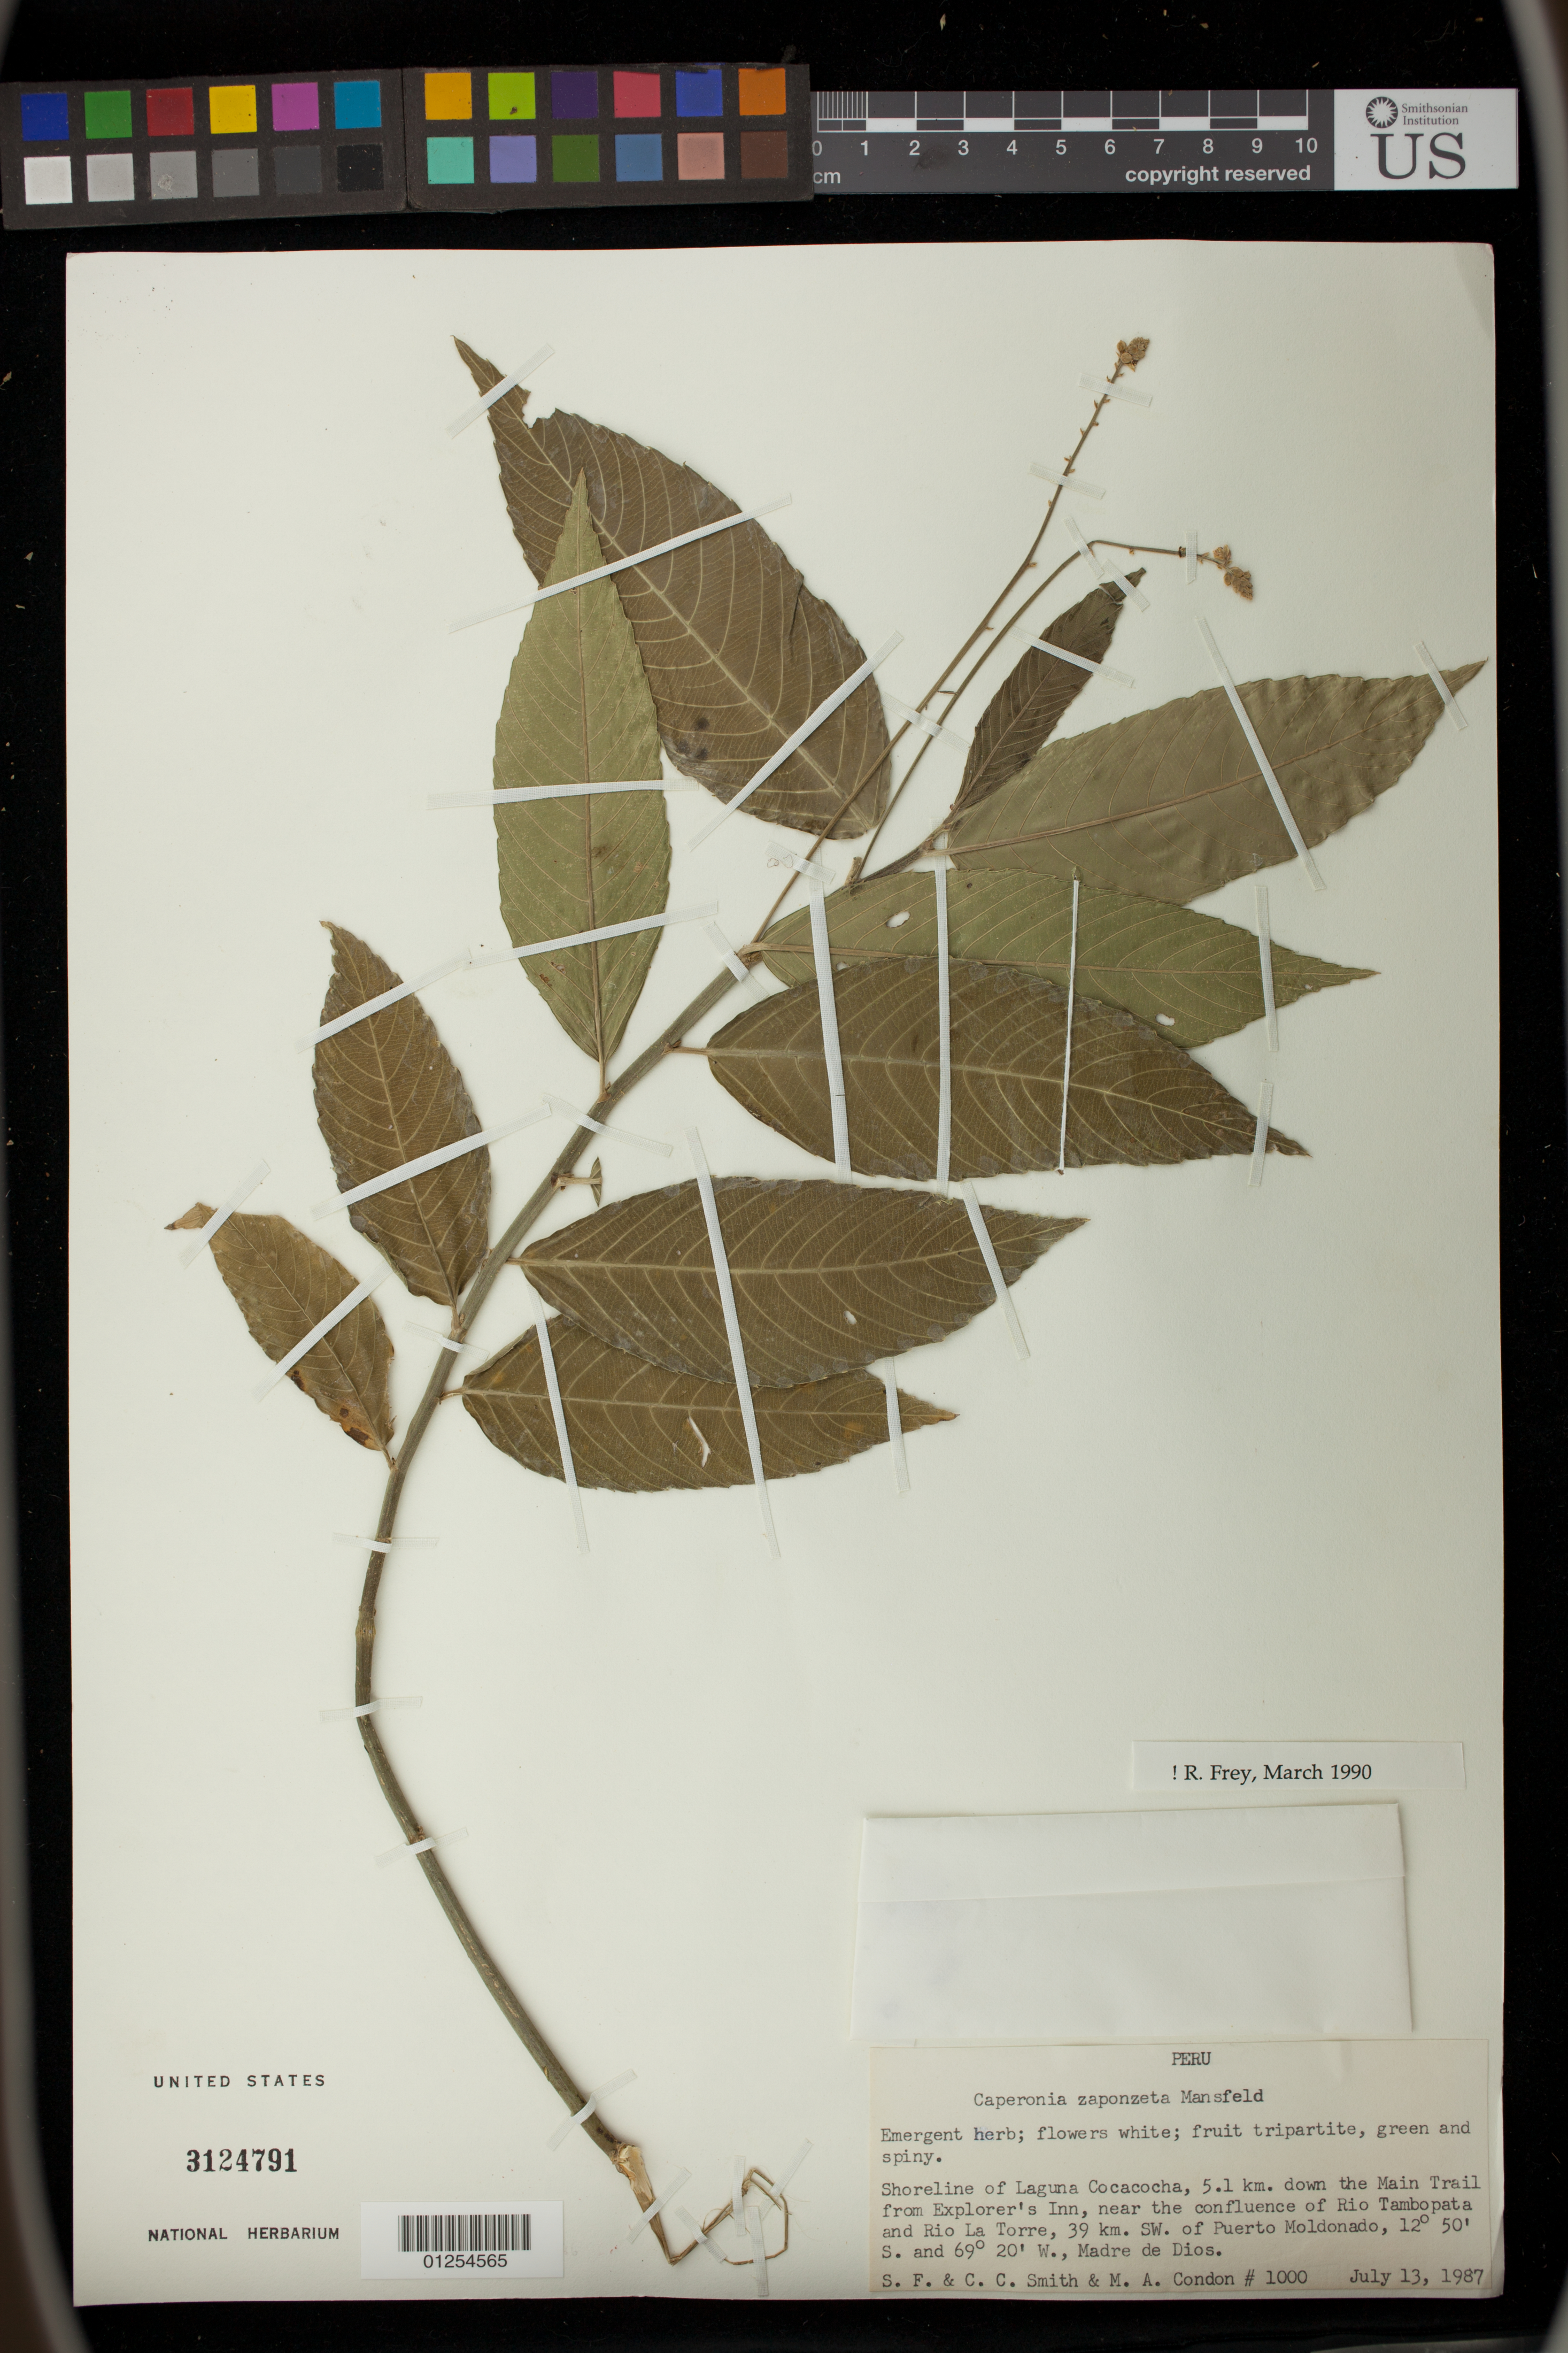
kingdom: Plantae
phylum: Tracheophyta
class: Magnoliopsida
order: Malpighiales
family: Euphorbiaceae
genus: Caperonia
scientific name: Caperonia zaponzeta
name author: Mansf.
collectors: S.F. Smith, C. C. Smith & M. Condon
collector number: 1000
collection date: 1987-07-13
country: Peru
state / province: Madre De Dios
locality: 39 km SW of Puerto Moldonado, near the confluence of Rio Tambopata and Rio La Torre, 5.1 km down the Main Trail from Explorer's Inn, shoreline of Laguna Cocacocha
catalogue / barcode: US 3124791